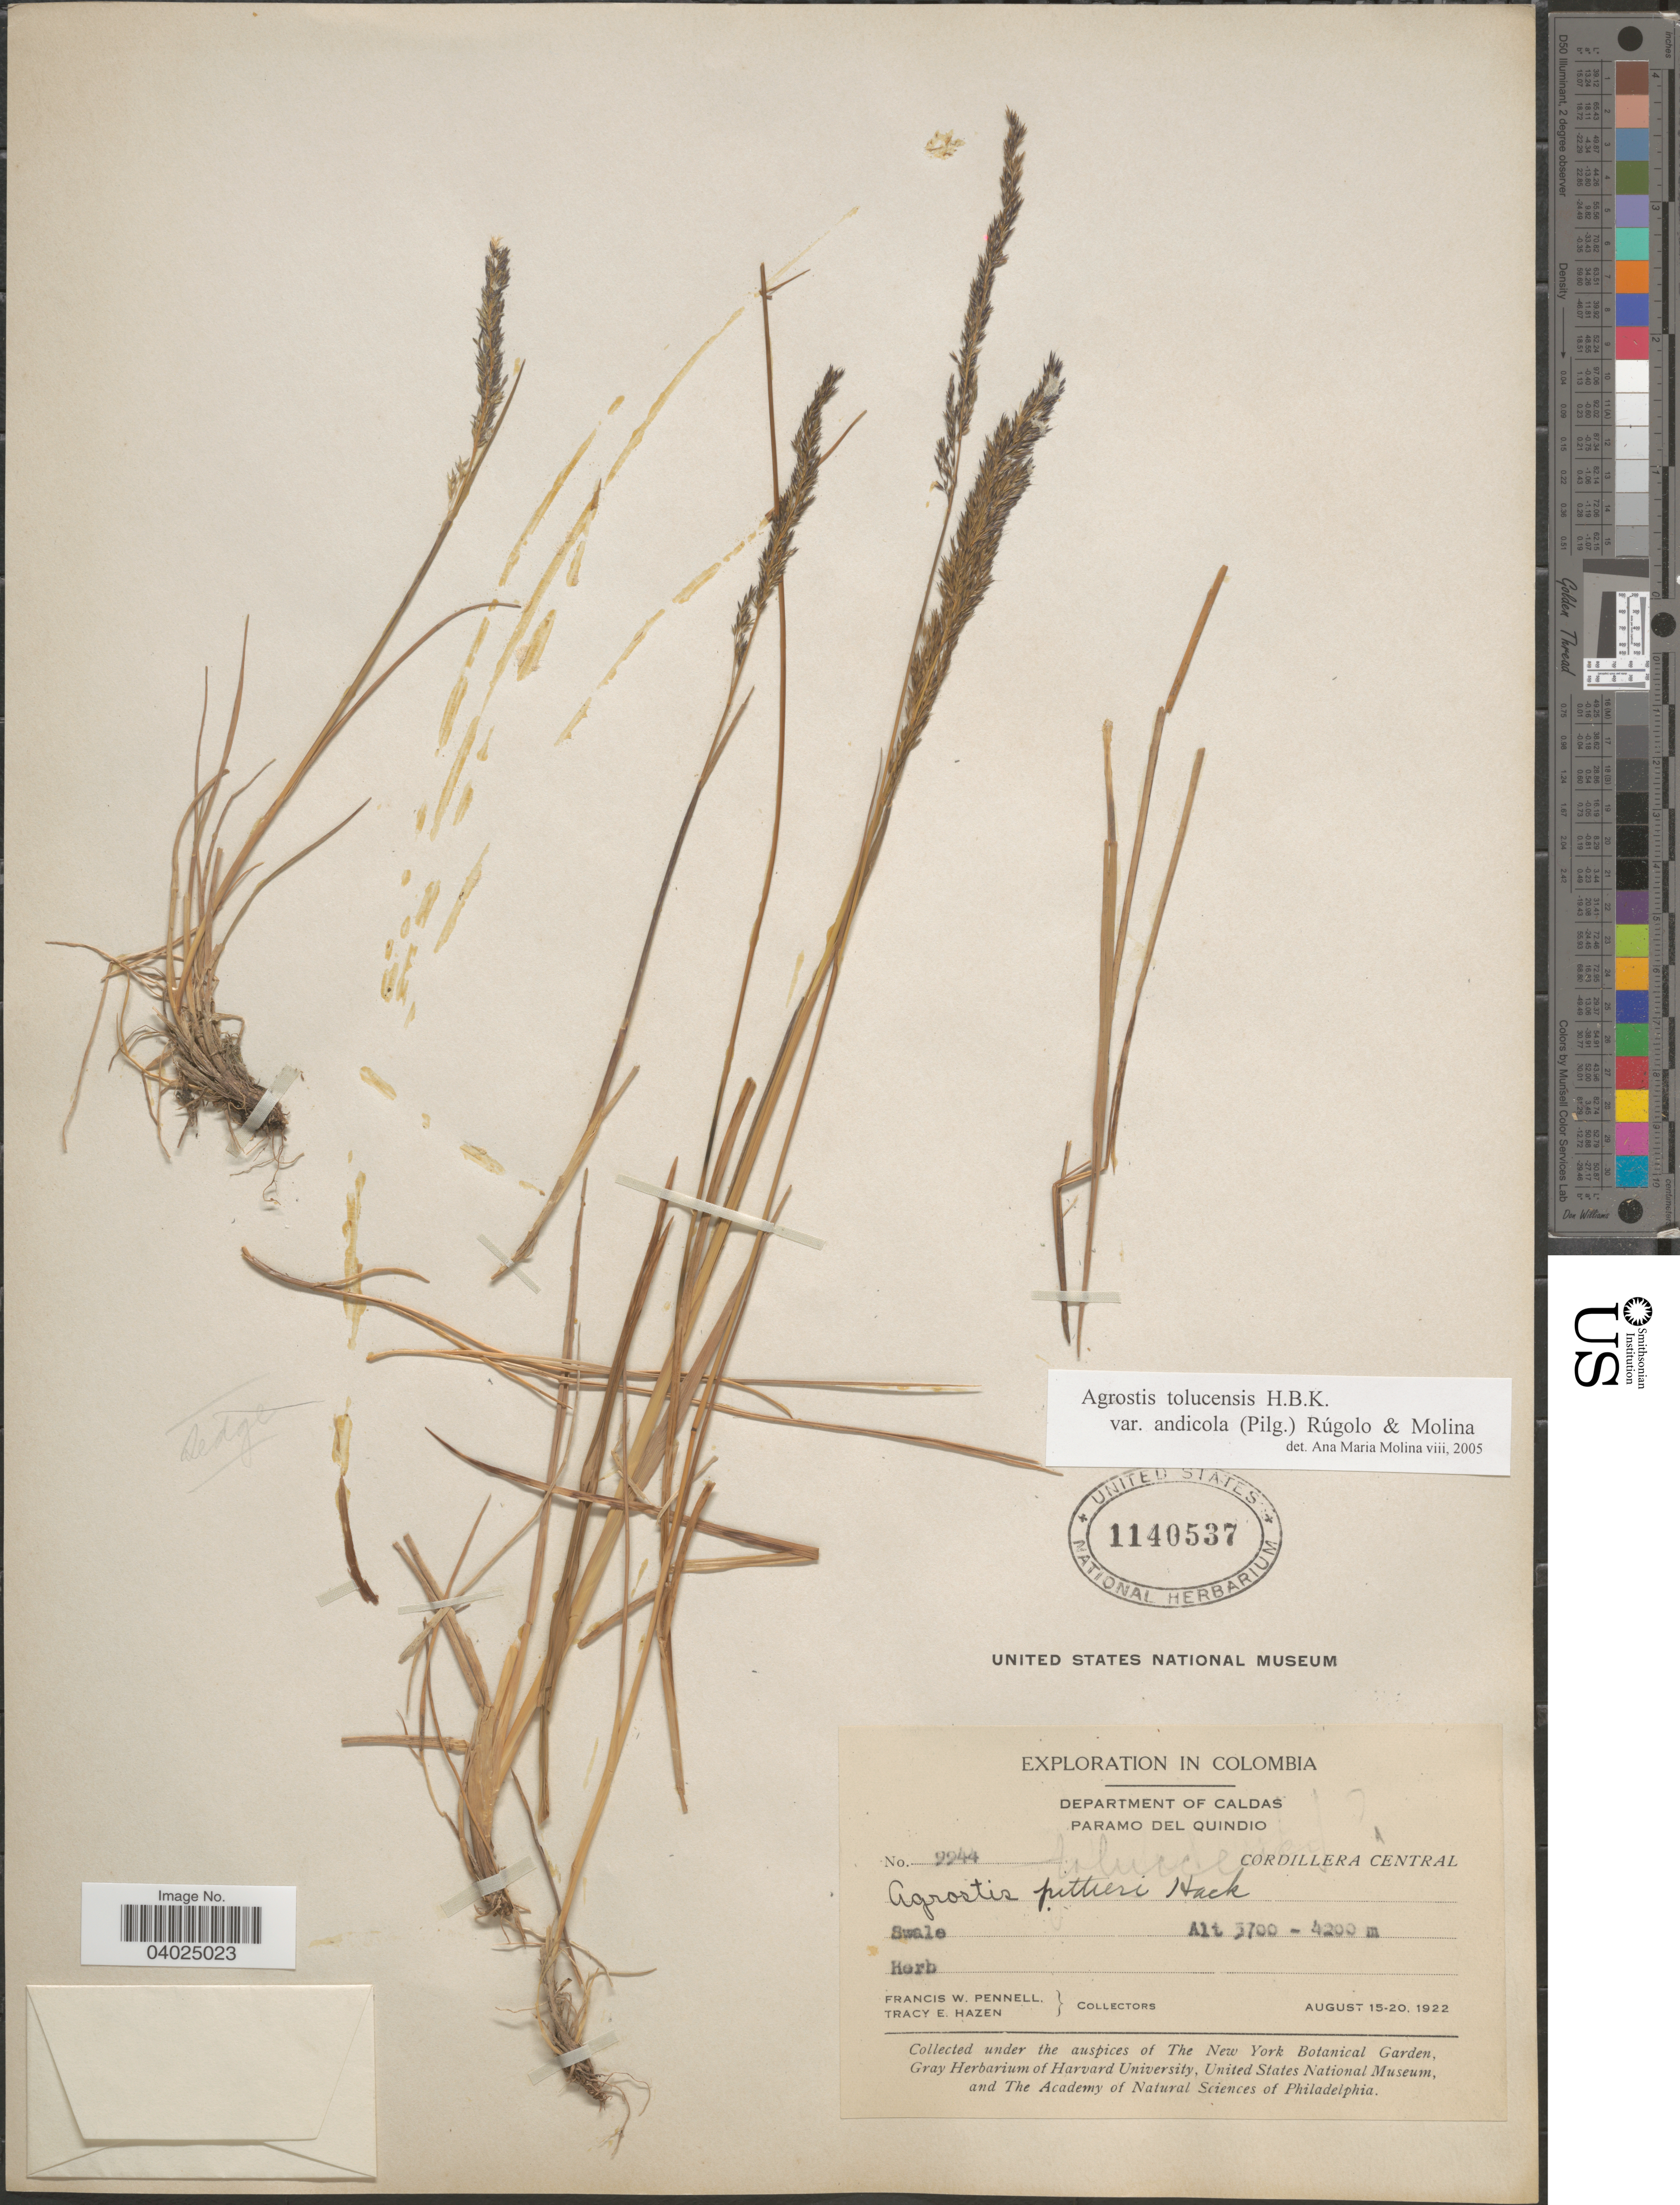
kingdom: Plantae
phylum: Tracheophyta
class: Liliopsida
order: Poales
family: Poaceae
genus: Agrostis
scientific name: Agrostis tolucensis var. andicola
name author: (Pilg.) Rúgolo & A.M. Molina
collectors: F. W. Pennell & T. E. Hazen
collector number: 9944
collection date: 1922-08-15/1922-08-20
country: Colombia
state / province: Caldas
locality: Department of Caldas. Paramo del Quindio. Cordillera Central.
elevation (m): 3700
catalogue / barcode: US 1140537